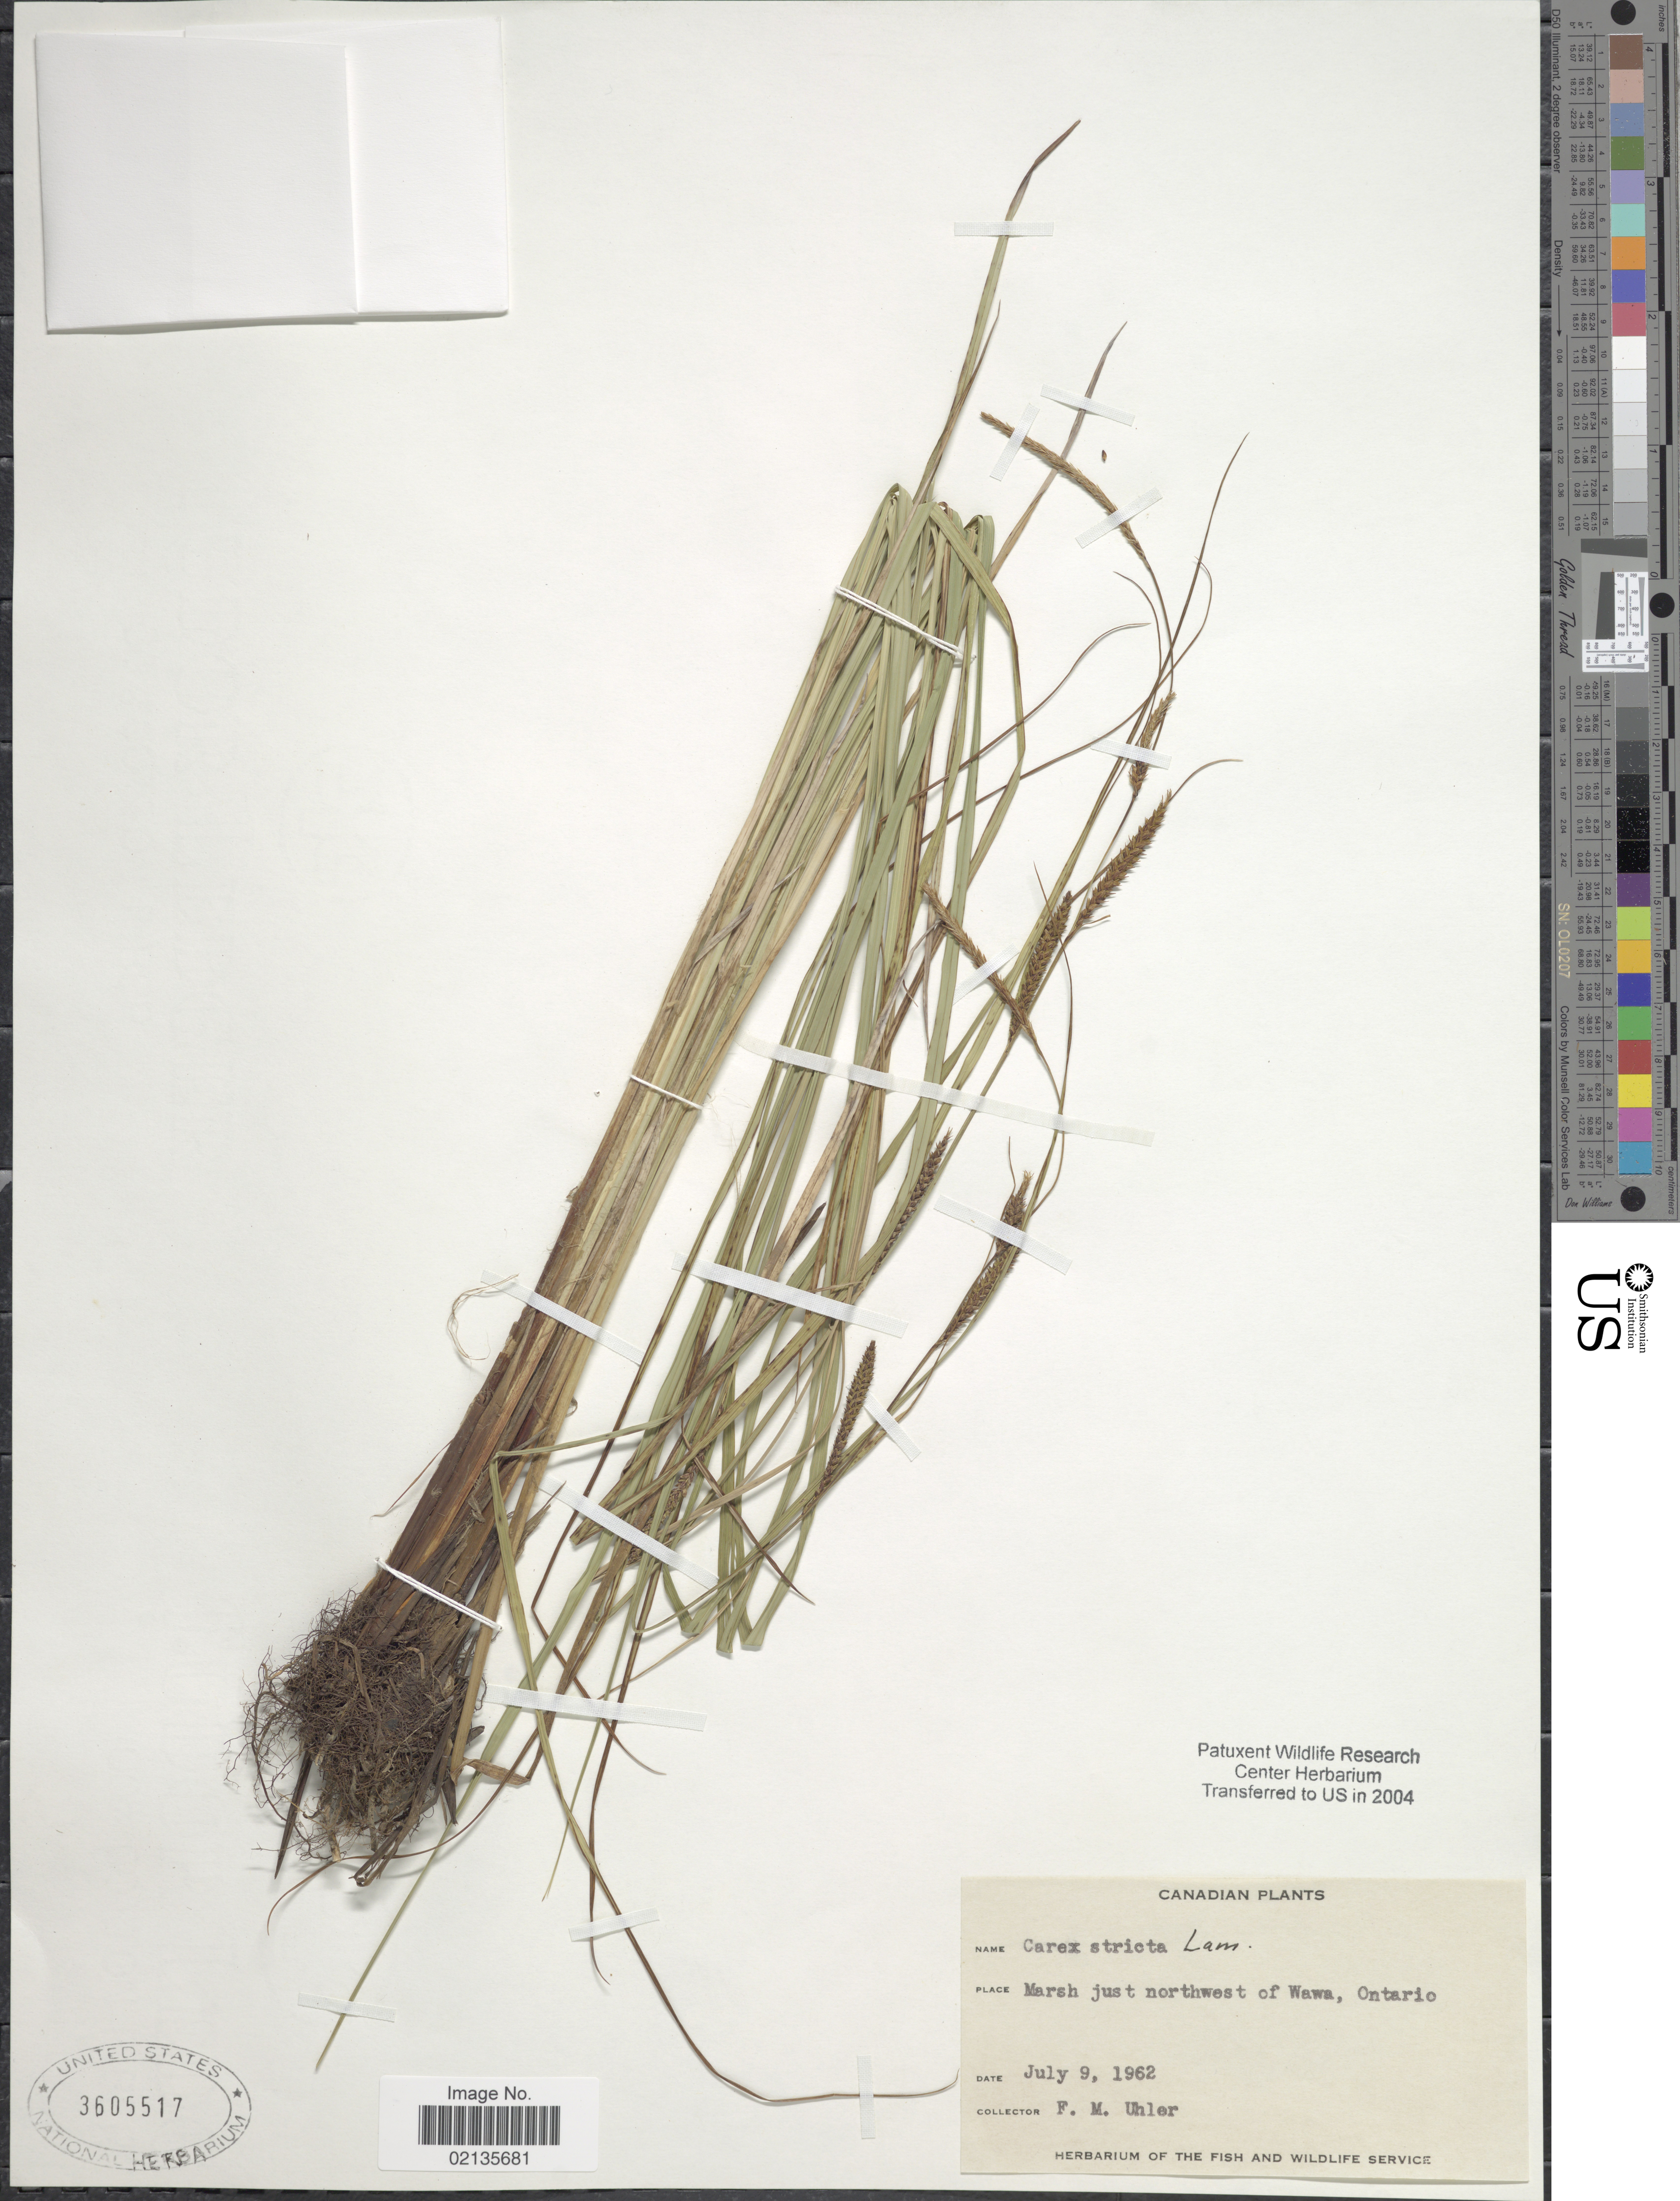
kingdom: Plantae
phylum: Tracheophyta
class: Liliopsida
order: Poales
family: Cyperaceae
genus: Carex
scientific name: Carex stricta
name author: Lam.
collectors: F. M. Uhler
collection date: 1962-07-09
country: Canada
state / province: Ontario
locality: Marsh just northwest of Wawa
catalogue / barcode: US 3605517